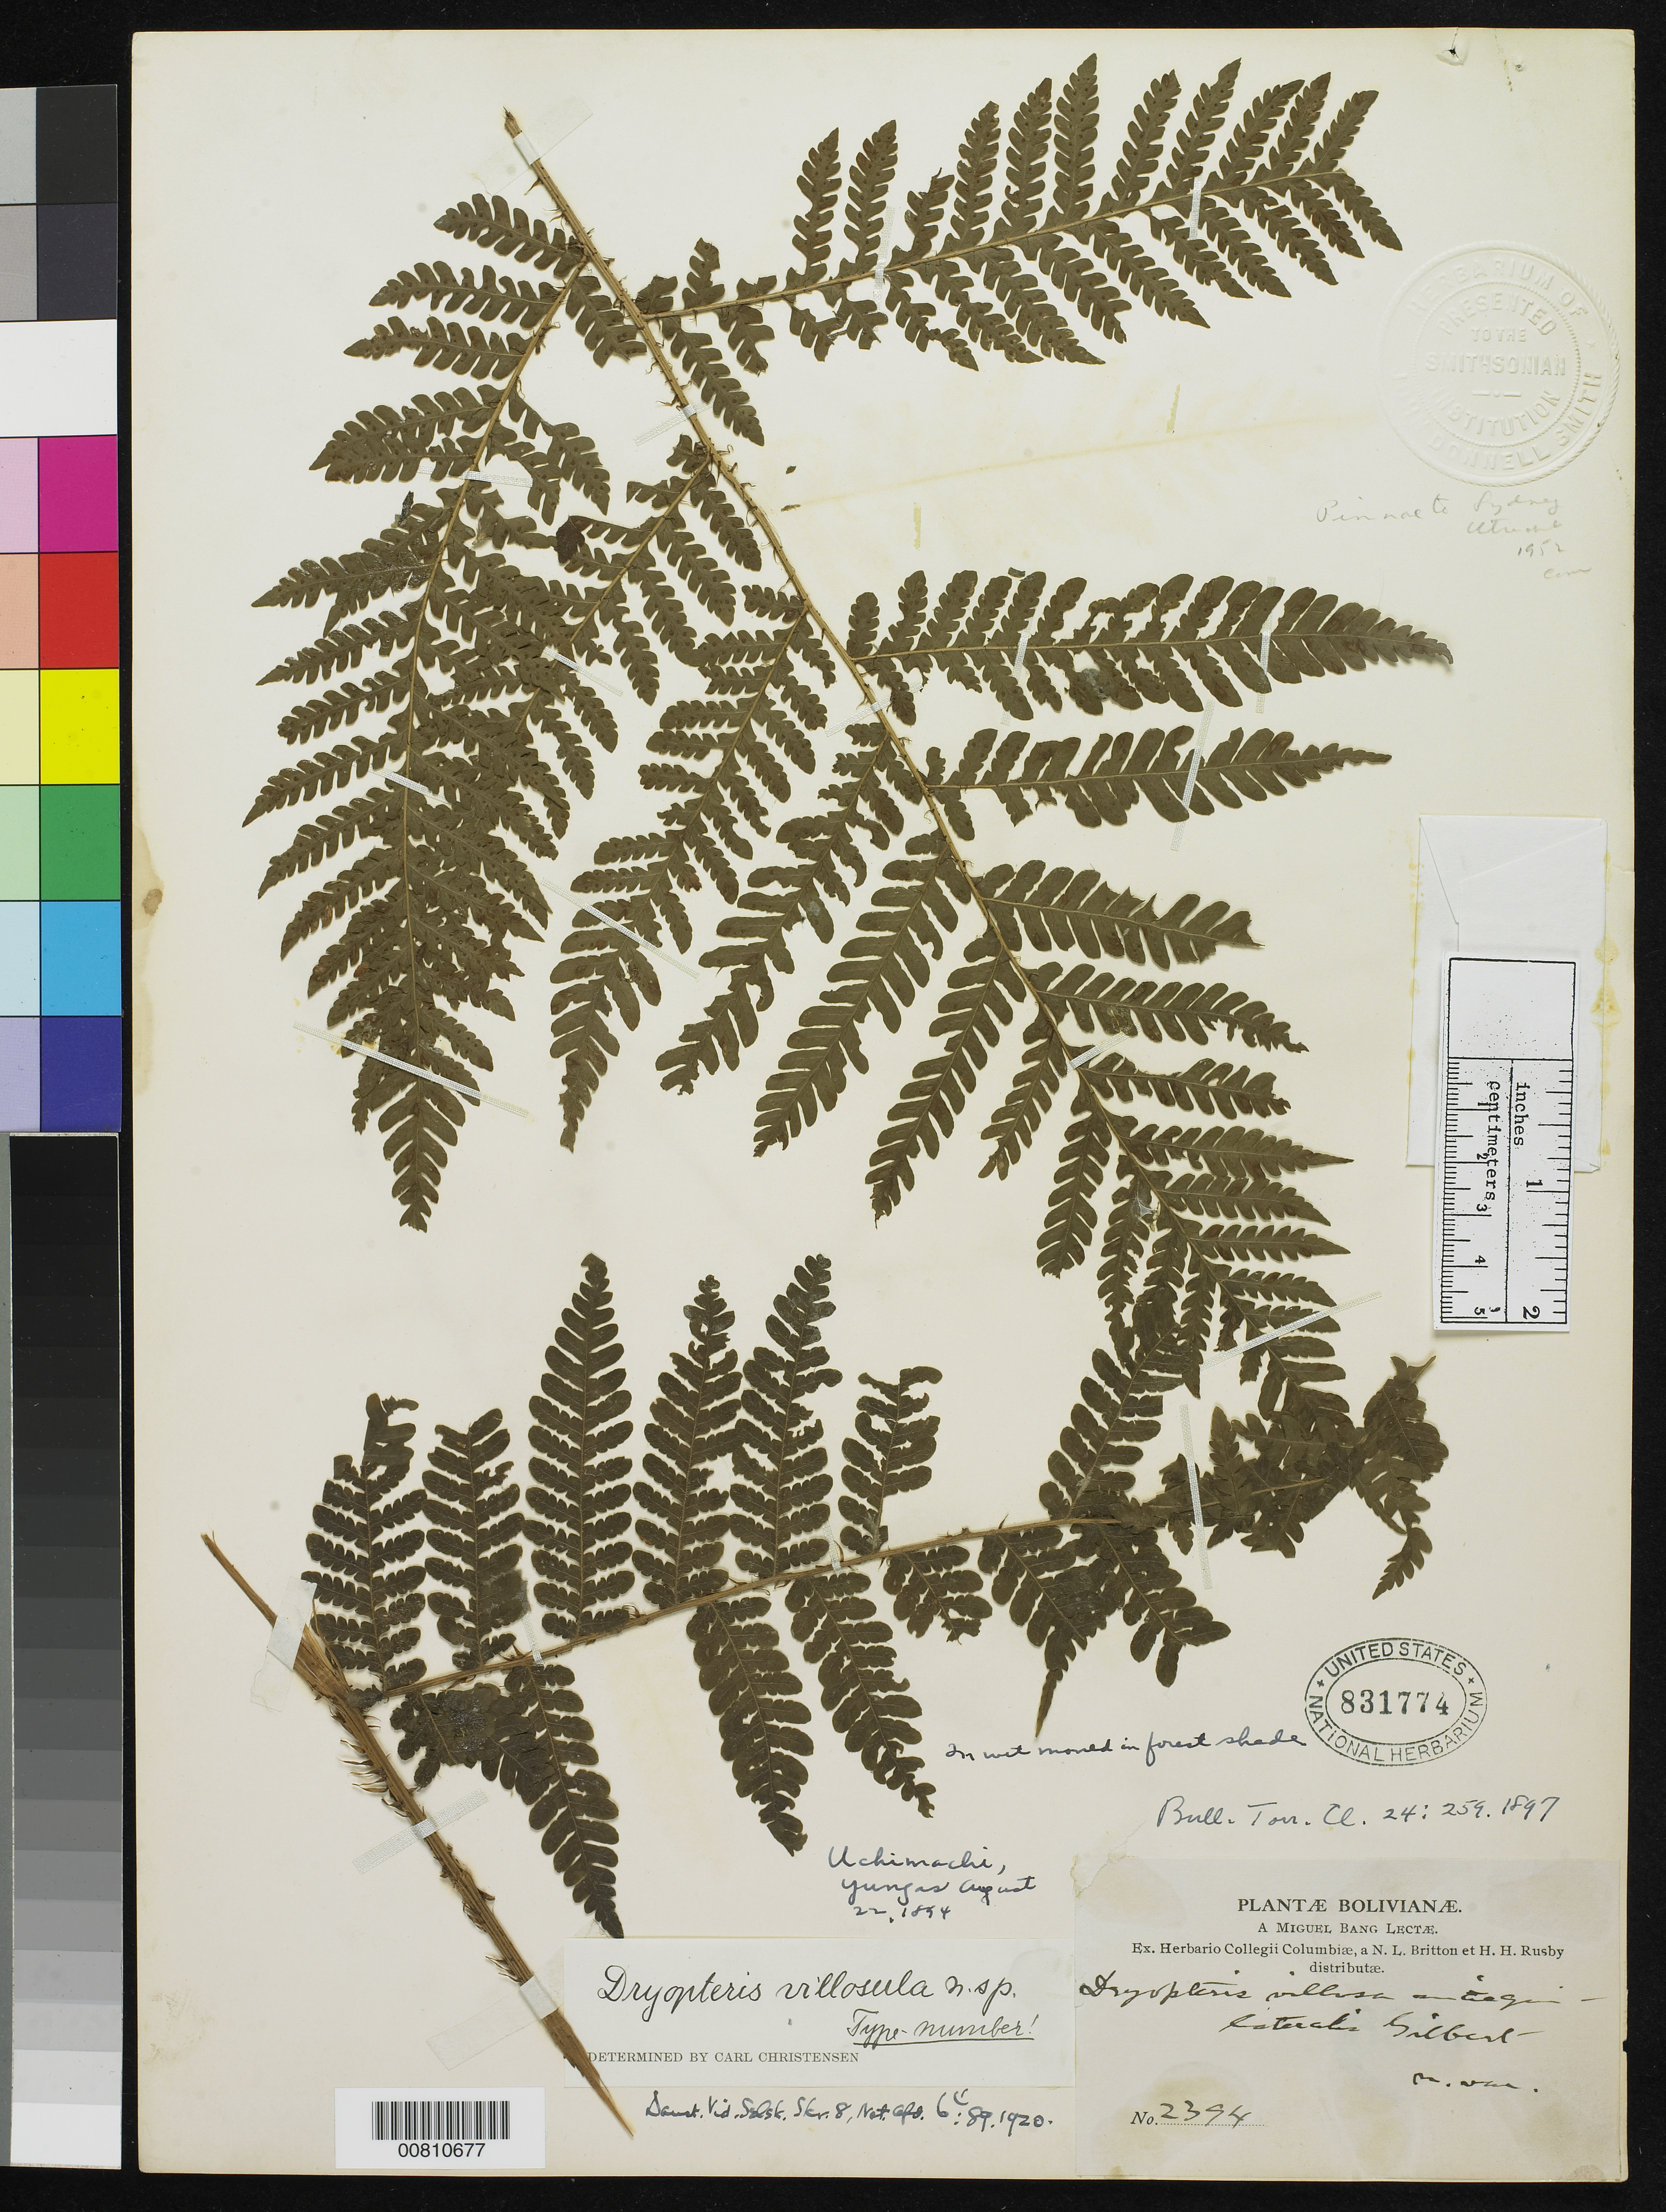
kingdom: Plantae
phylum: Tracheophyta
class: Polypodiopsida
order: Polypodiales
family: Dryopteridaceae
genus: Dryopteris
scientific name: Dryopteris villosa var. inaequalis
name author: Gilbert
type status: Type Collection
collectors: M. Bang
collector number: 2394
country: Bolivia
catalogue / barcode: US 831774